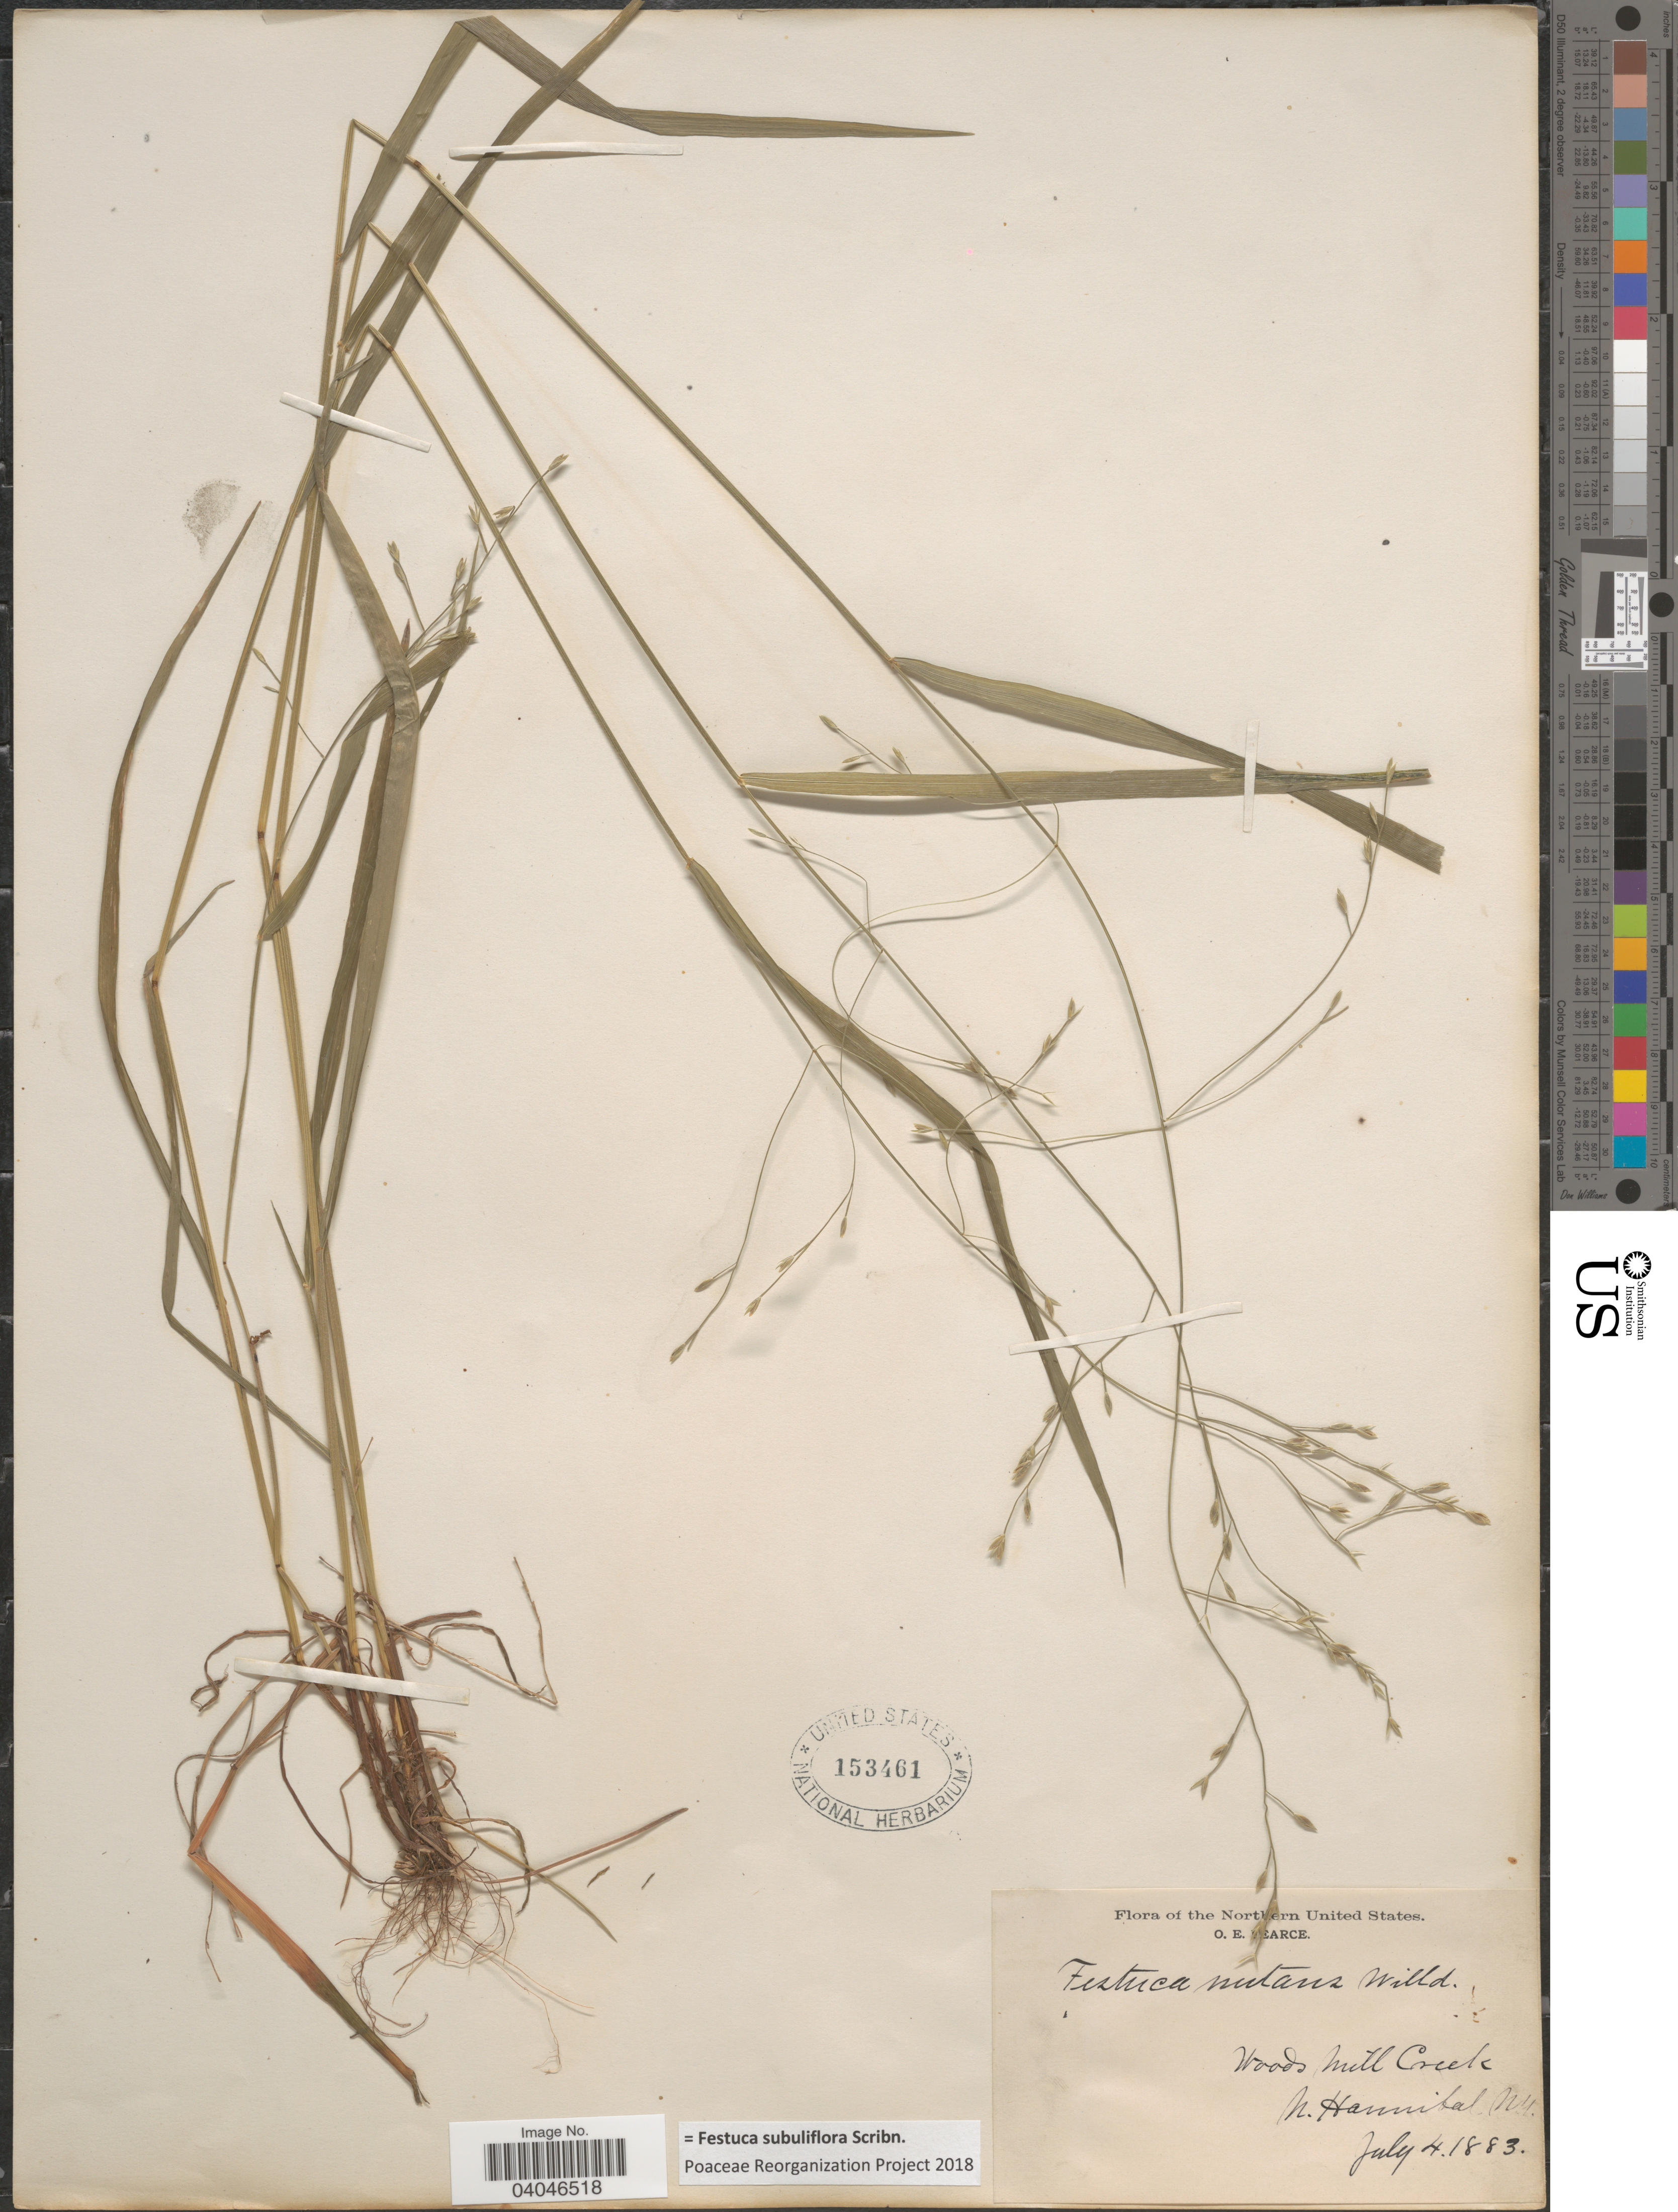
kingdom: Plantae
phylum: Tracheophyta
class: Liliopsida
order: Poales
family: Poaceae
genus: Festuca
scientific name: Festuca subuliflora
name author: Scribn.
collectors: O. E. Pearce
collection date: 1883-07-04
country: United States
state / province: New York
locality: Northern United States. Woods Mill Creek. N. Hannibal.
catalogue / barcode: US 153461